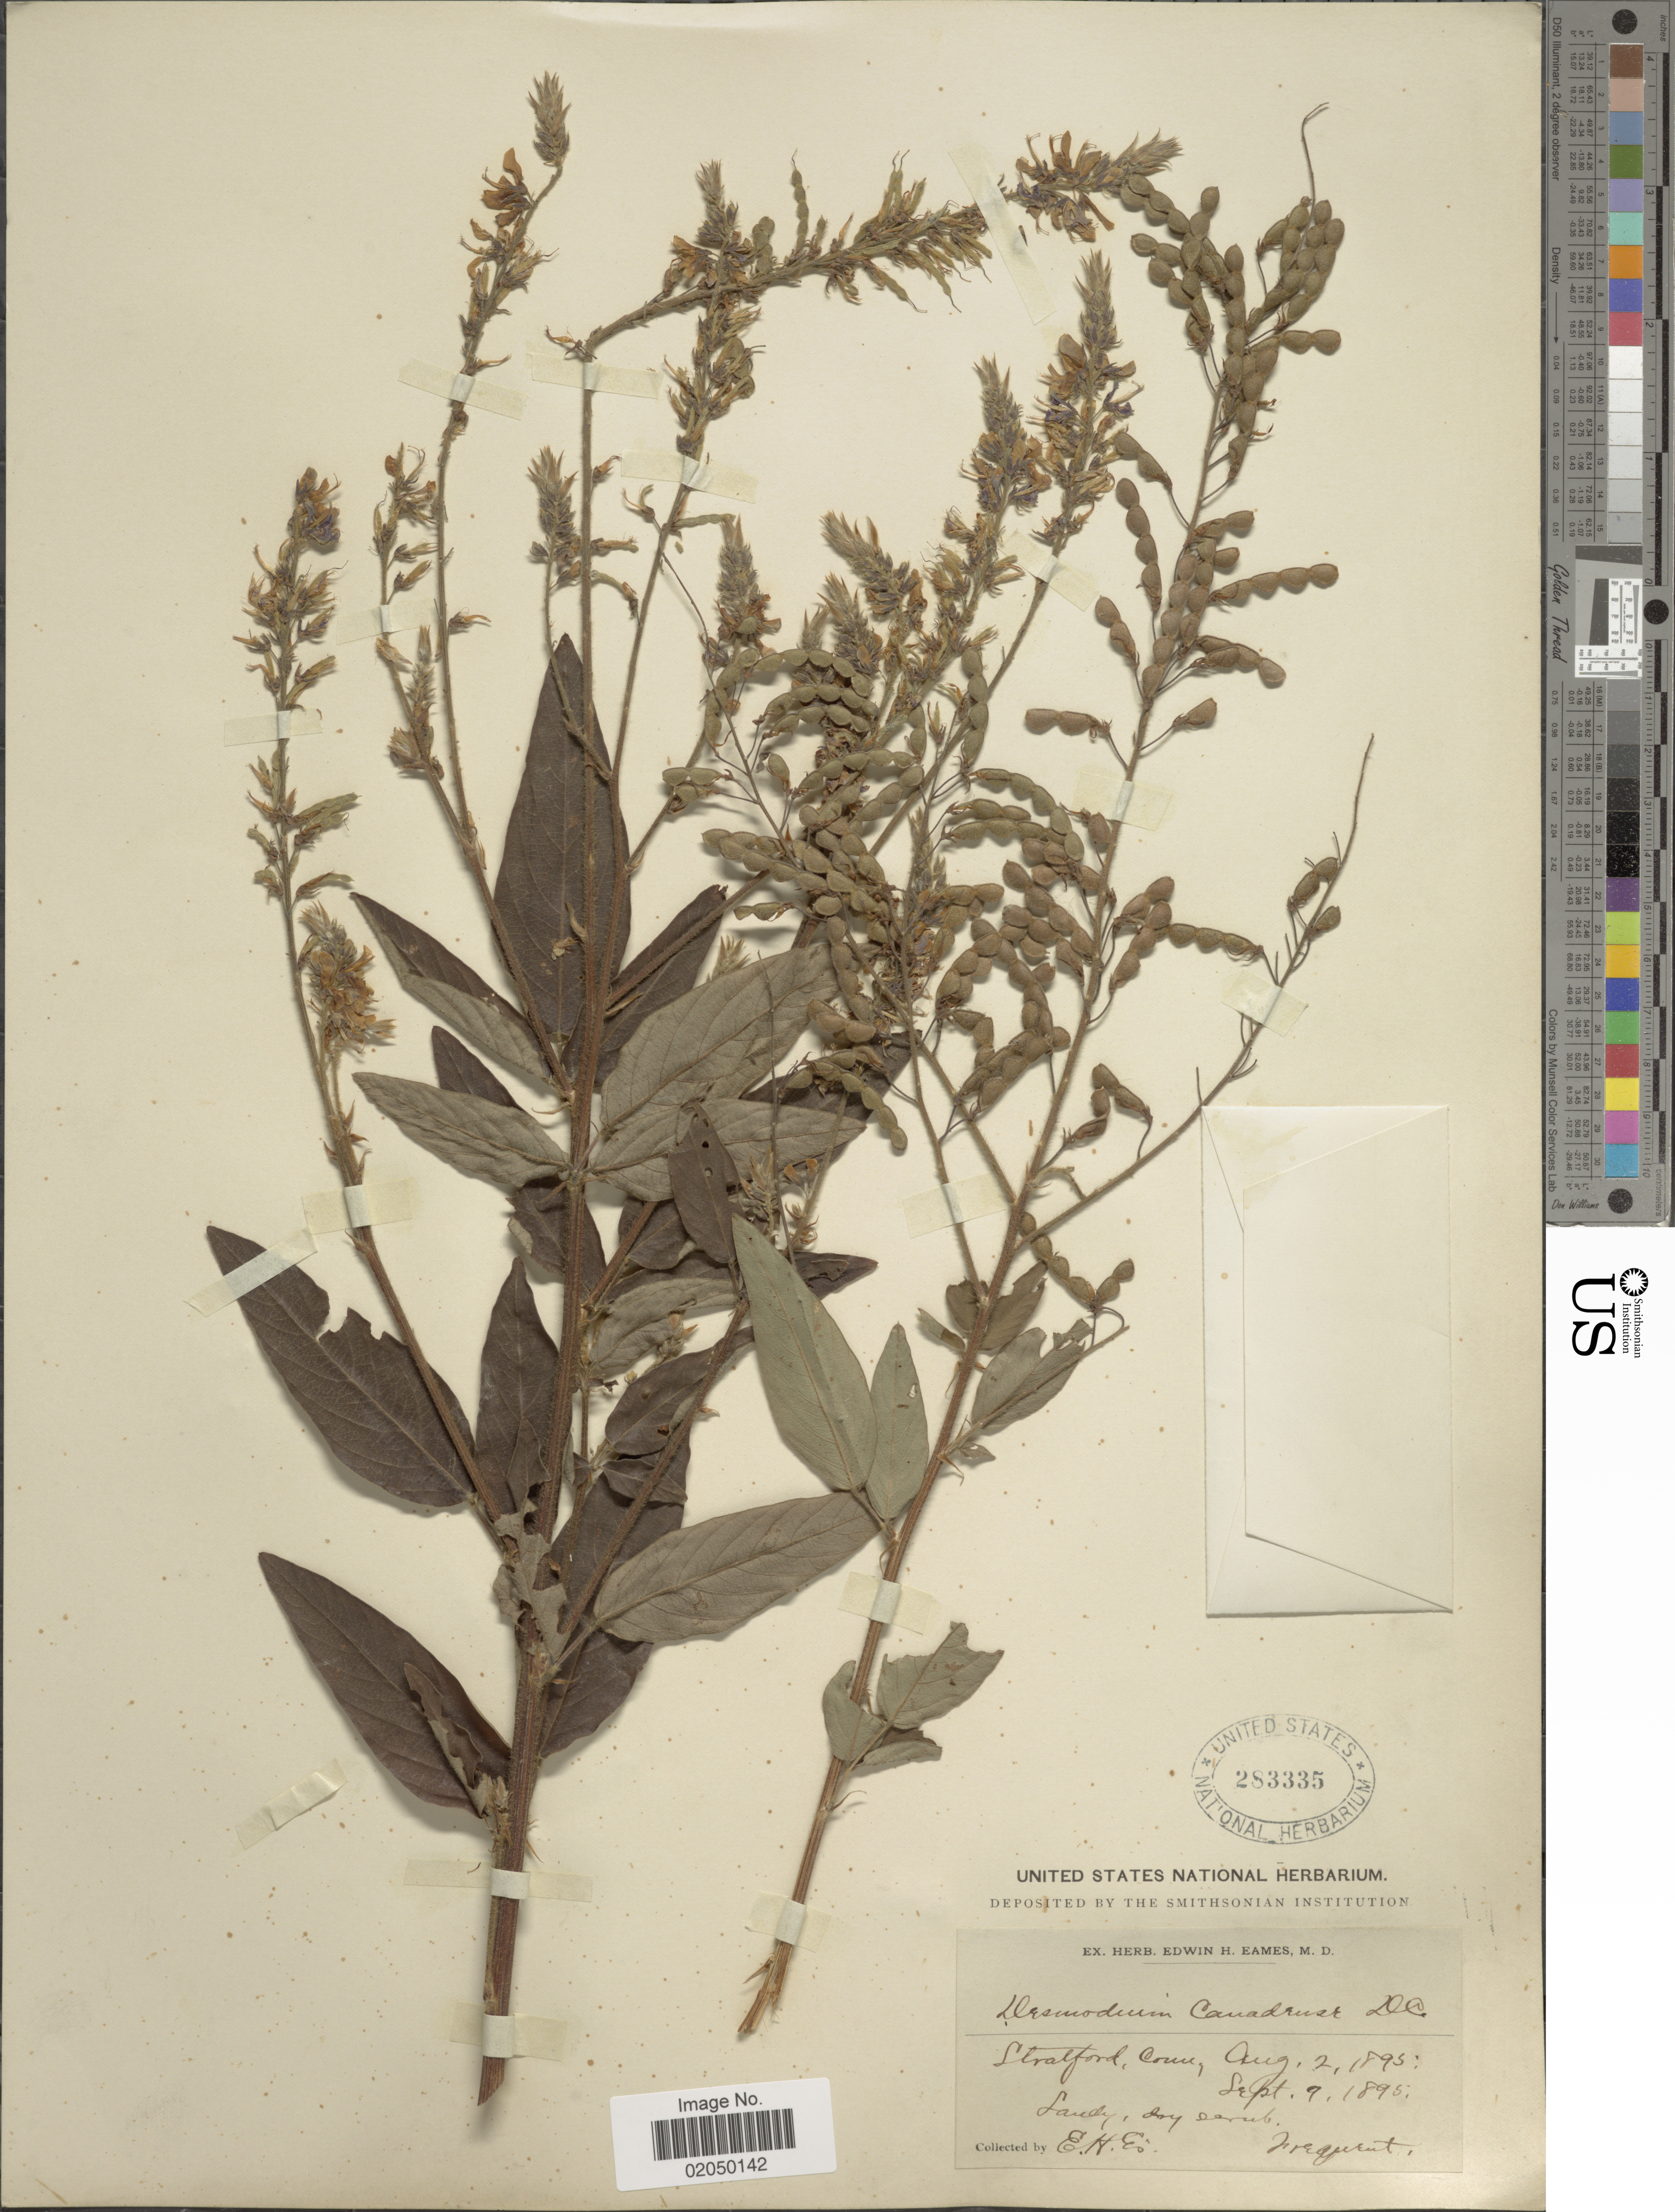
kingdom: Plantae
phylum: Tracheophyta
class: Magnoliopsida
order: Fabales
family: Fabaceae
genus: Desmodium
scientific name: Desmodium canadense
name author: (L.) DC.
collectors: E. H. Eames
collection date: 1895-08-02/1895-09-09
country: United States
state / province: Connecticut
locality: Stratford, Conn.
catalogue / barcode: US 283335